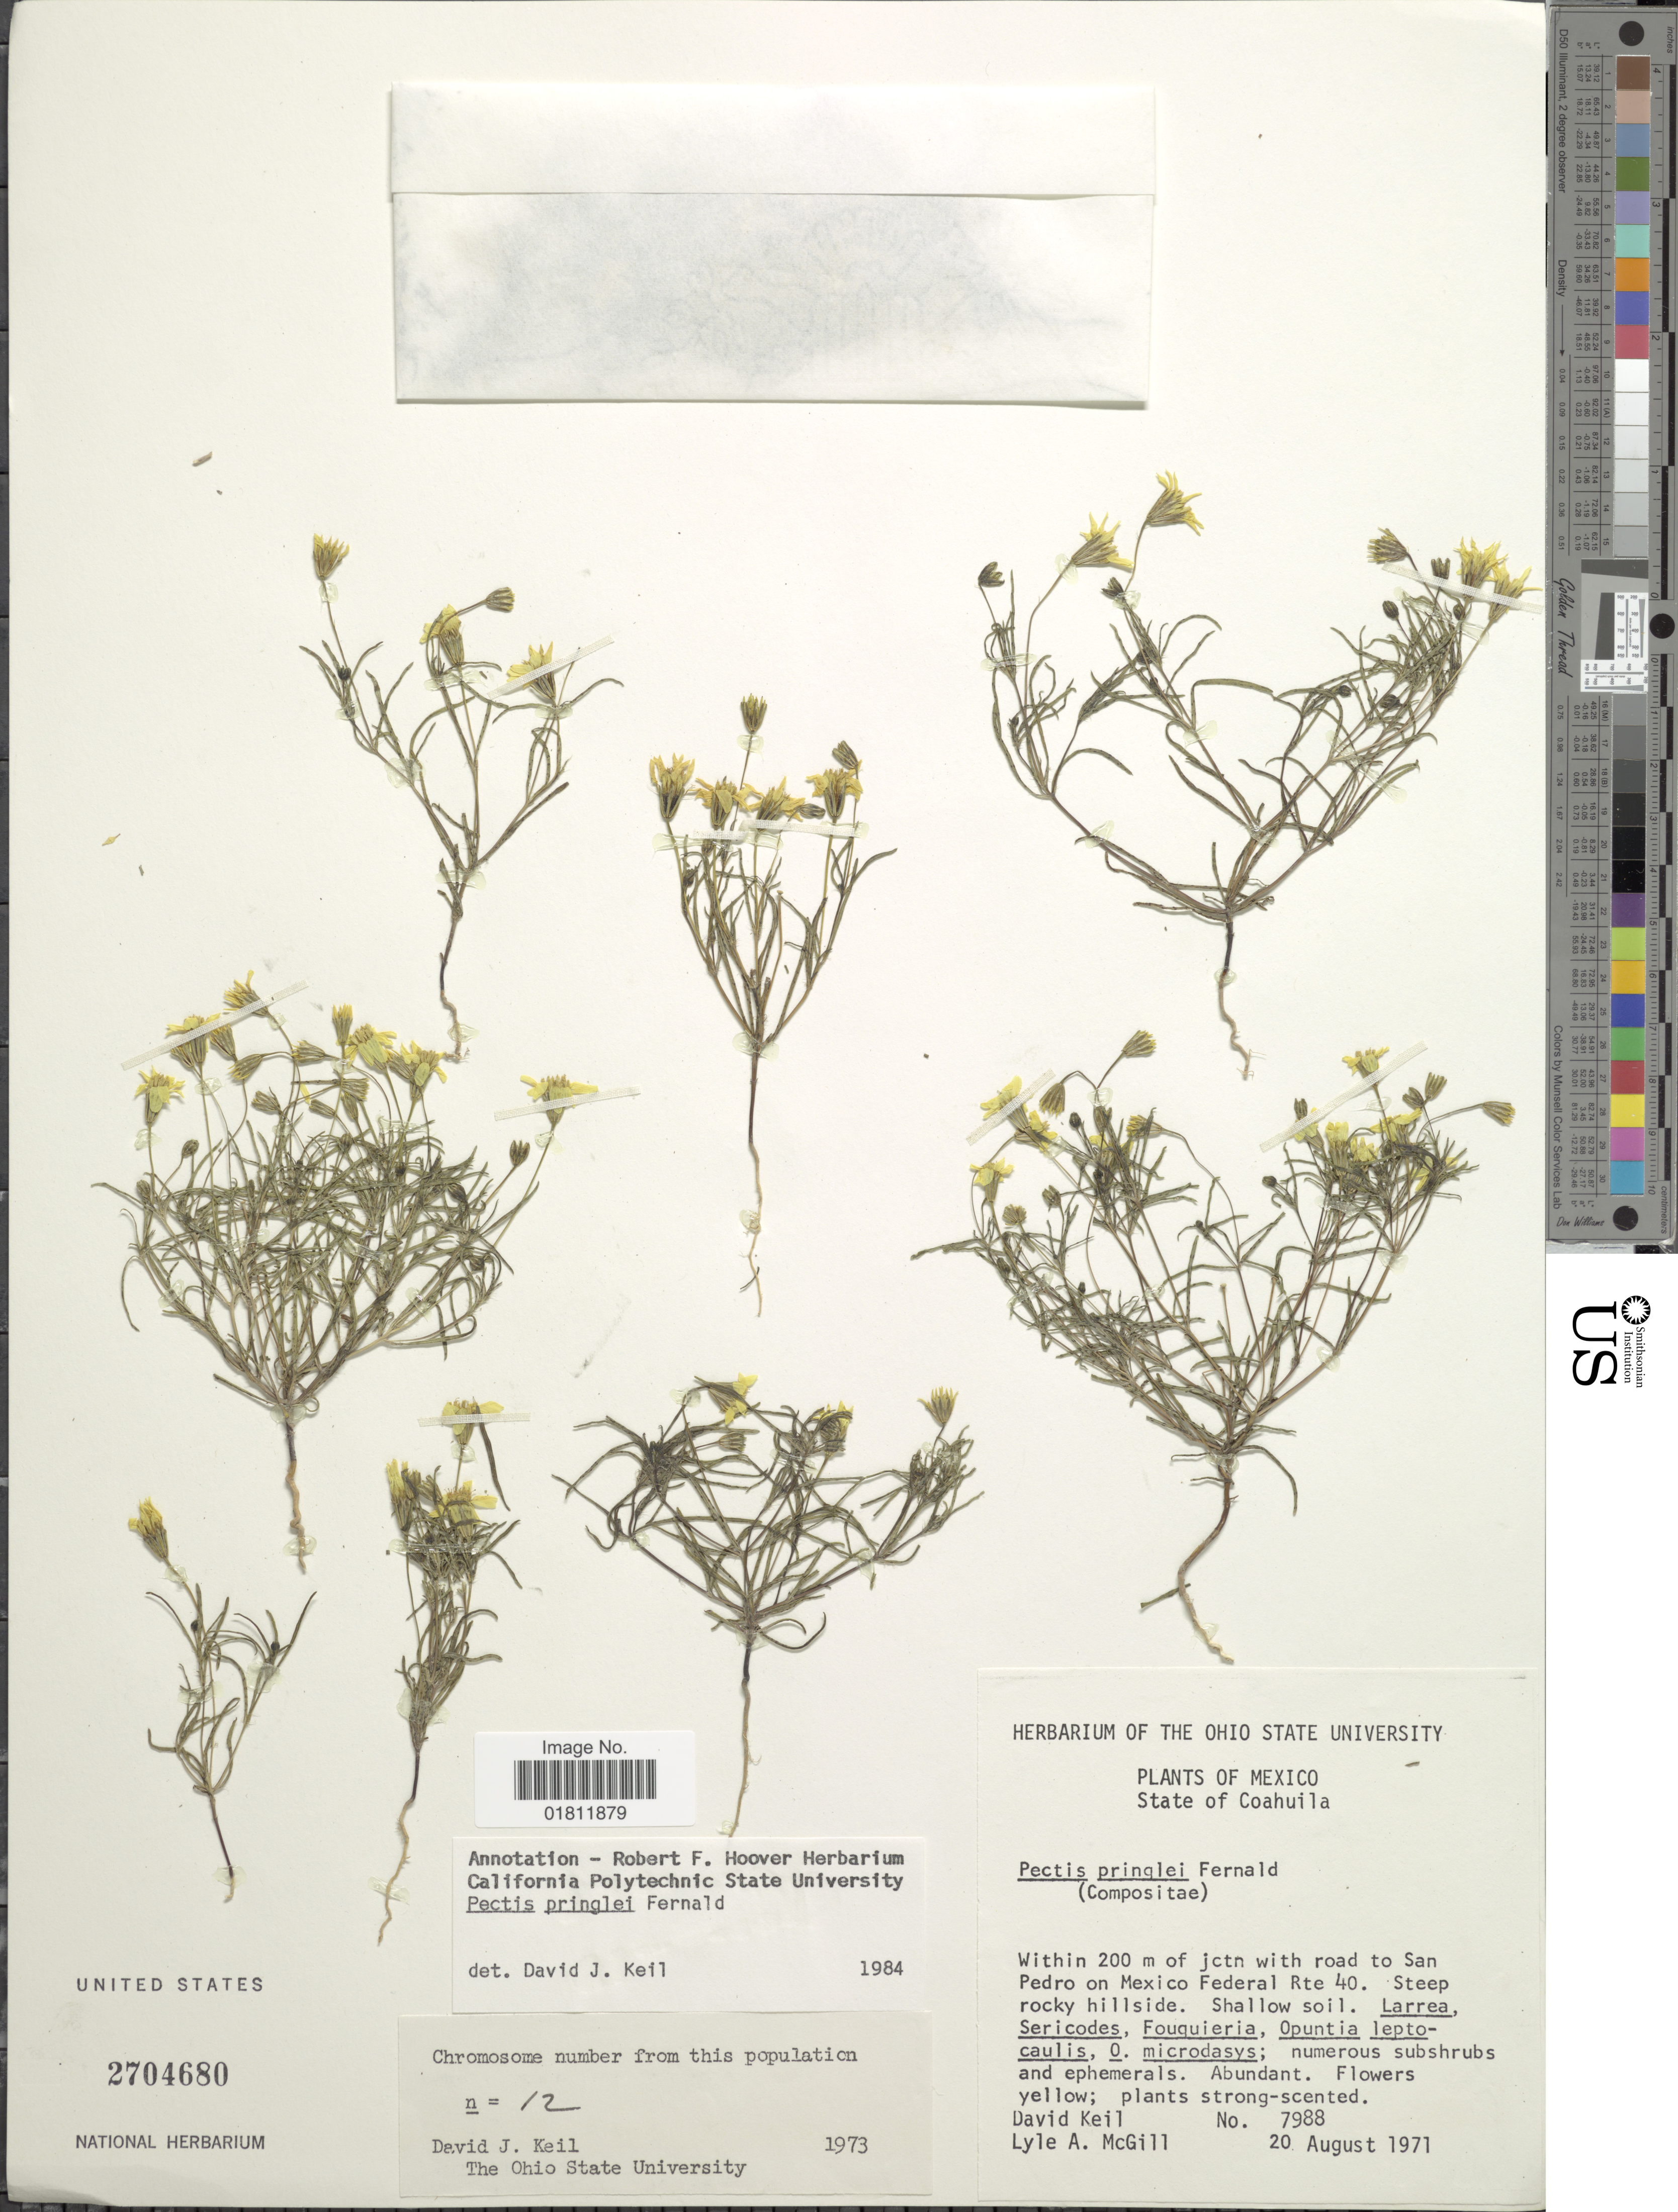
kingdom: Plantae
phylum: Tracheophyta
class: Magnoliopsida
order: Asterales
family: Asteraceae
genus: Pectis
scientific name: Pectis pringlei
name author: Fernald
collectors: D. J. Keil & L. McGill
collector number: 7988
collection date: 1971-08-20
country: Mexico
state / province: Coahuila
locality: State of Coahuila. Within 200 m jctn with road to San Pedro on Mexico Federal Rte 40. steep rocky hillside.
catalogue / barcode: US 2704680